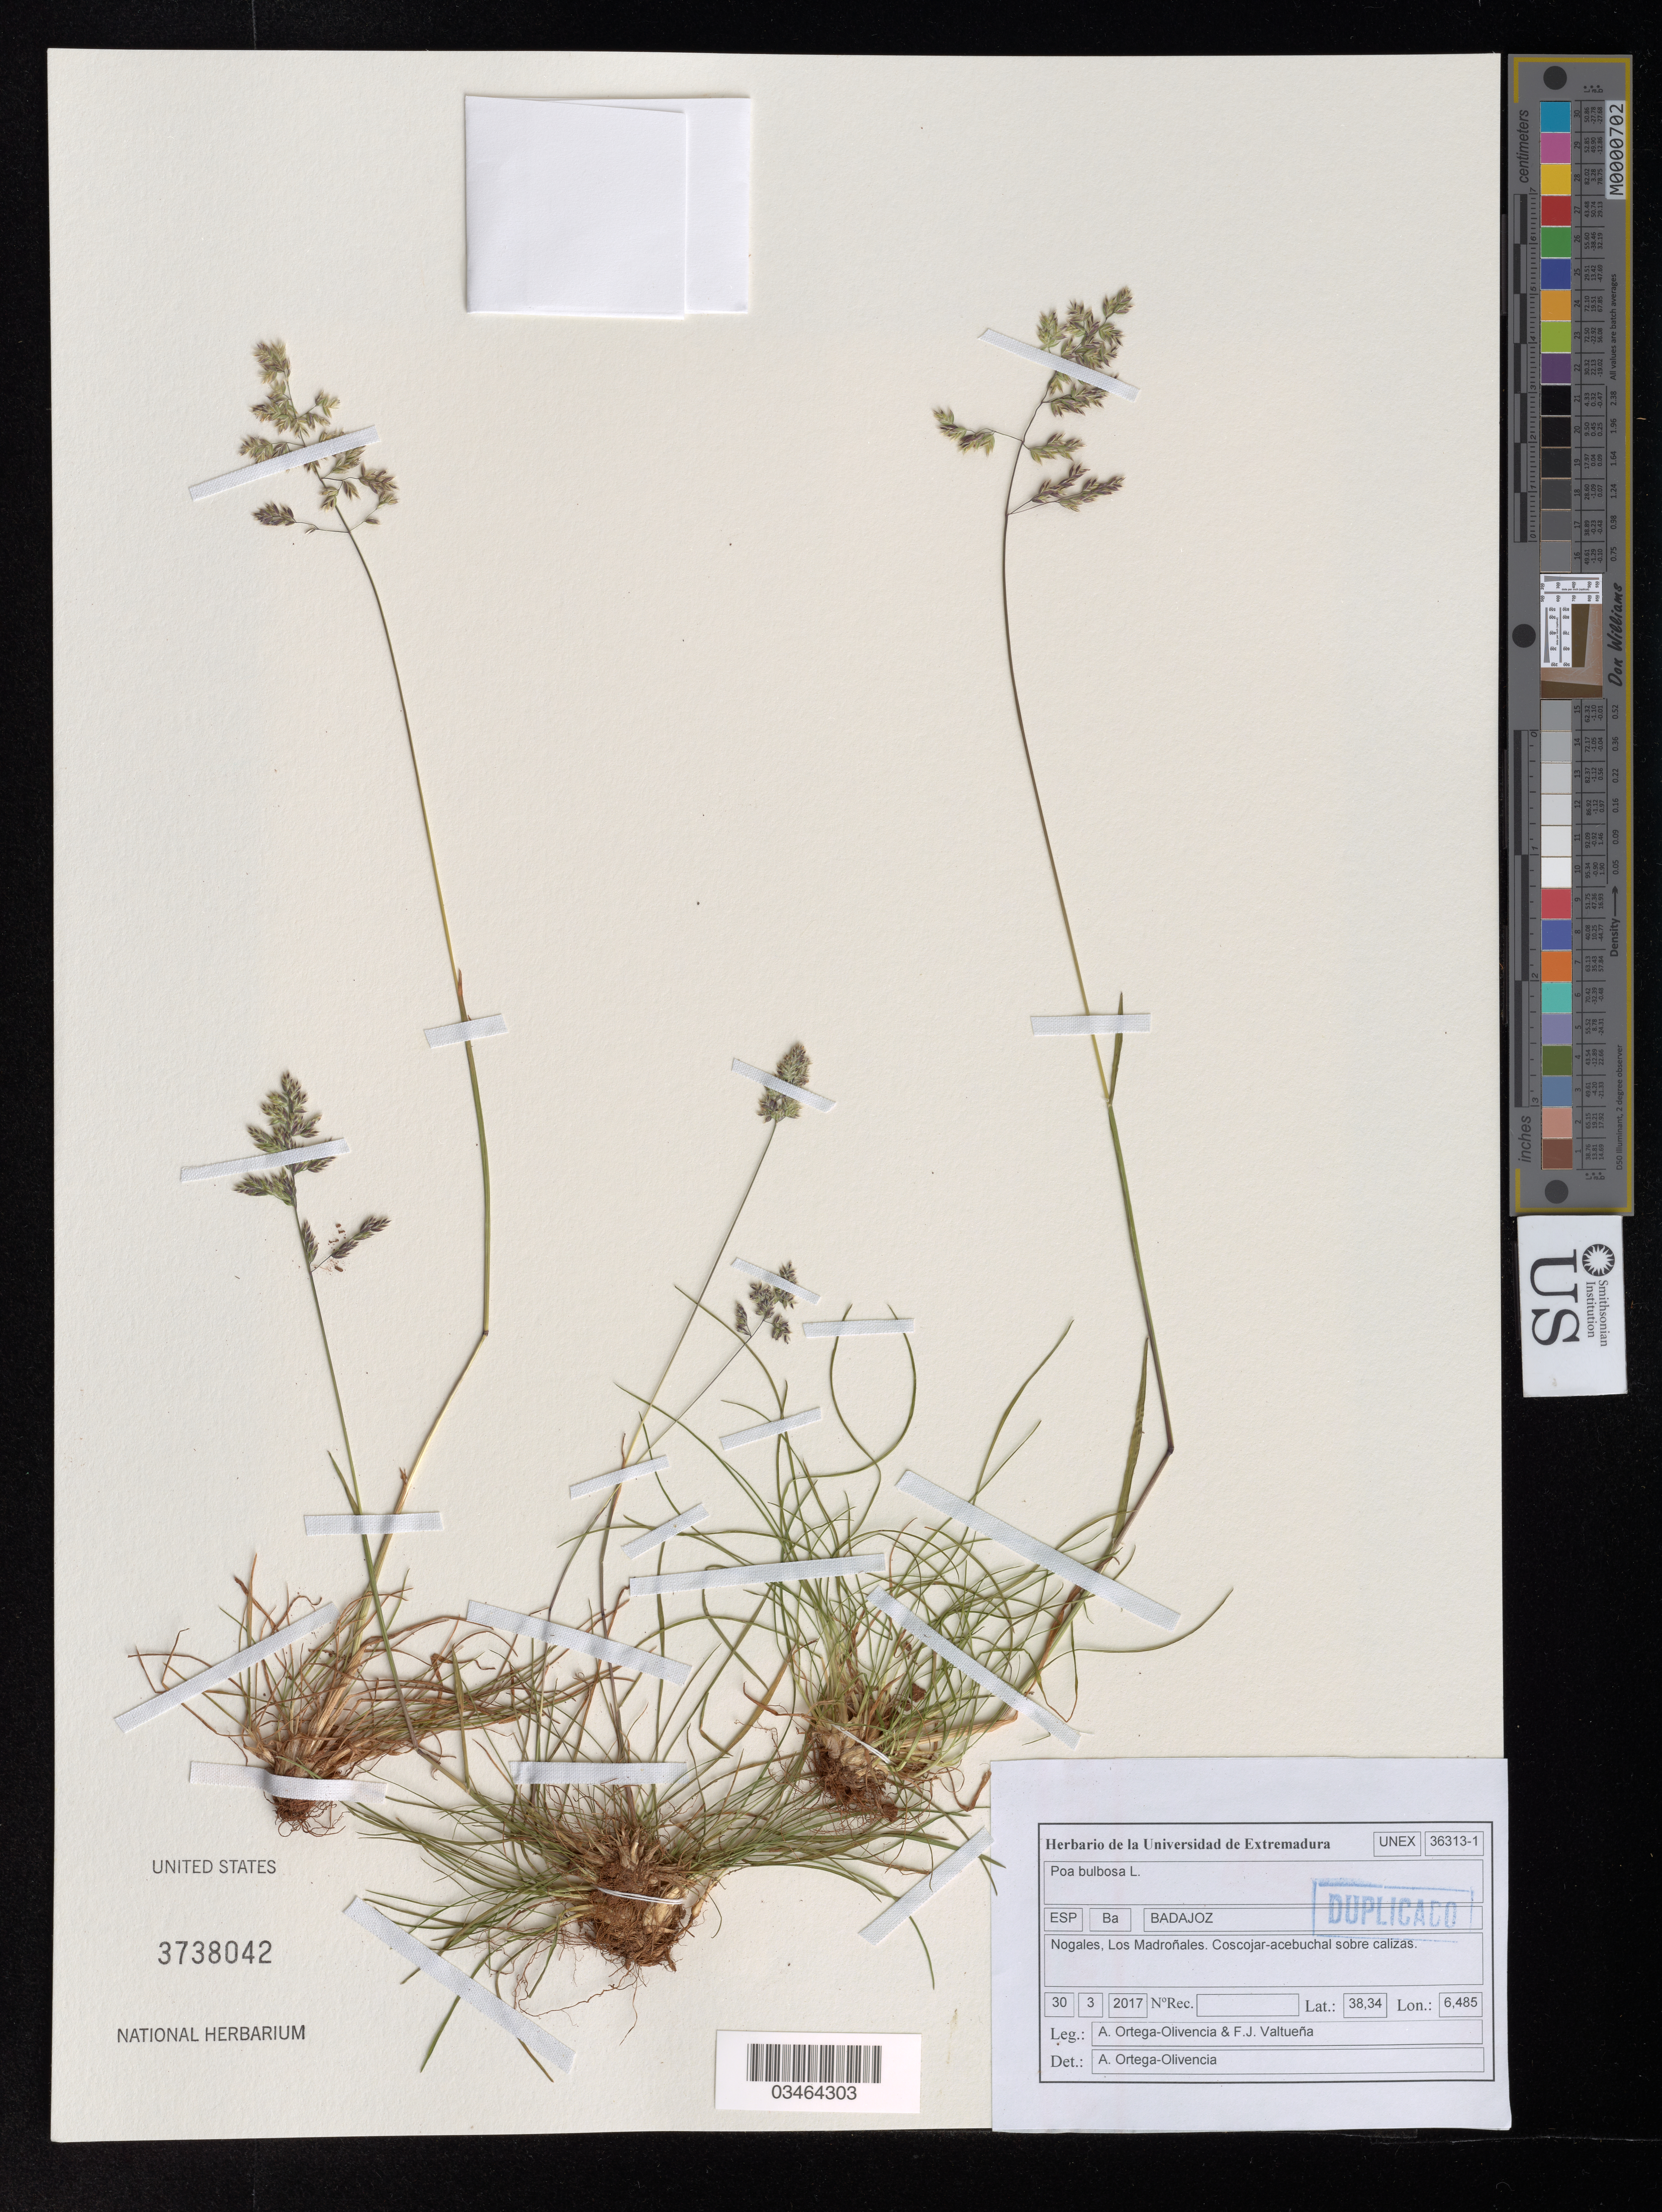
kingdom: Plantae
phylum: Tracheophyta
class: Liliopsida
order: Poales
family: Poaceae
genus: Poa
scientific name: Poa bulbosa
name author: L.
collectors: A. Ortega & F. Valtueña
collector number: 36313-1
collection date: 2017-03-30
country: Spain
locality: Esp. Ba. Badajoz. Nogales, Los Madroñales. Coscojar-acebuchal sobre calizas.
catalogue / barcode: US 3738042